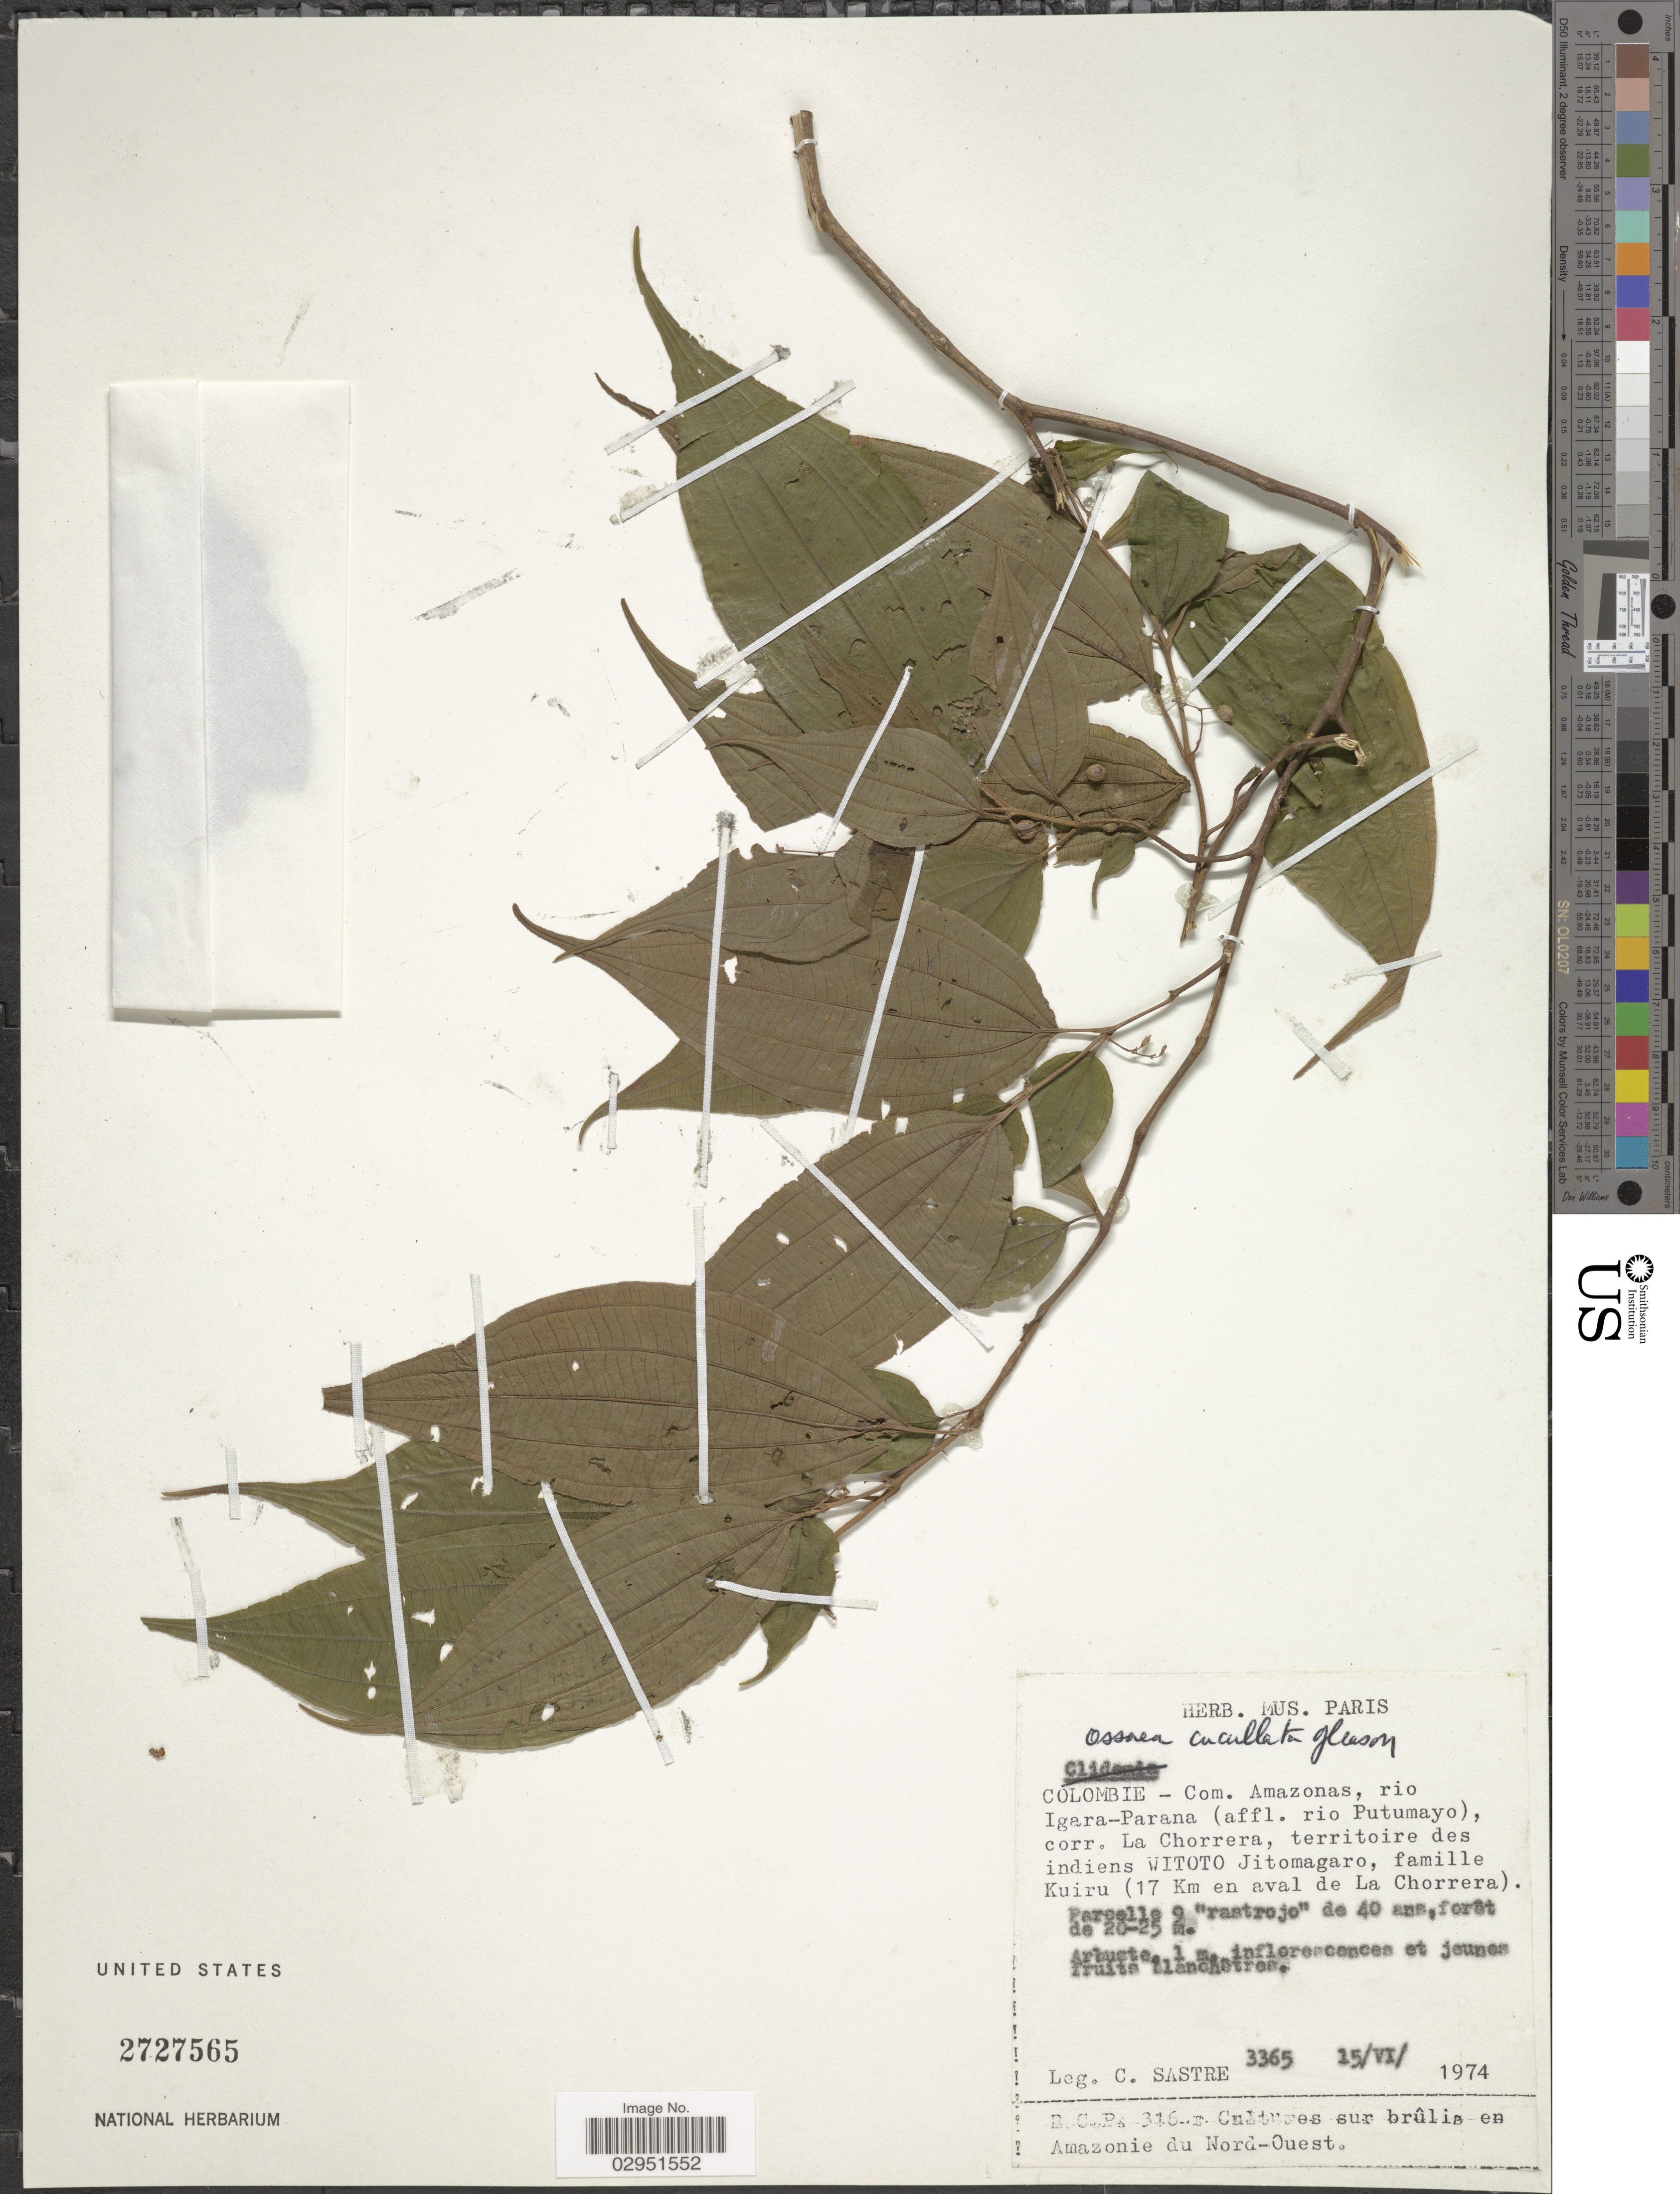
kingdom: Plantae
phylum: Tracheophyta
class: Magnoliopsida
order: Myrtales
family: Melastomataceae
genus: Ossaea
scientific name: Ossaea cucullata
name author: Gleason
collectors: C. Sastre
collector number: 3365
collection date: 1974-06-15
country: Colombia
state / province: Amazônas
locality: Com. Amazonas, rio Igara-Parana (affl. rio Putumayo), corr. La Chorrera, territoire des indiens Witoto Jitomagaro, famille Kuiru (17 Km en aval de La Chorrera). Parcelle 9.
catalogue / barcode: US 2727565